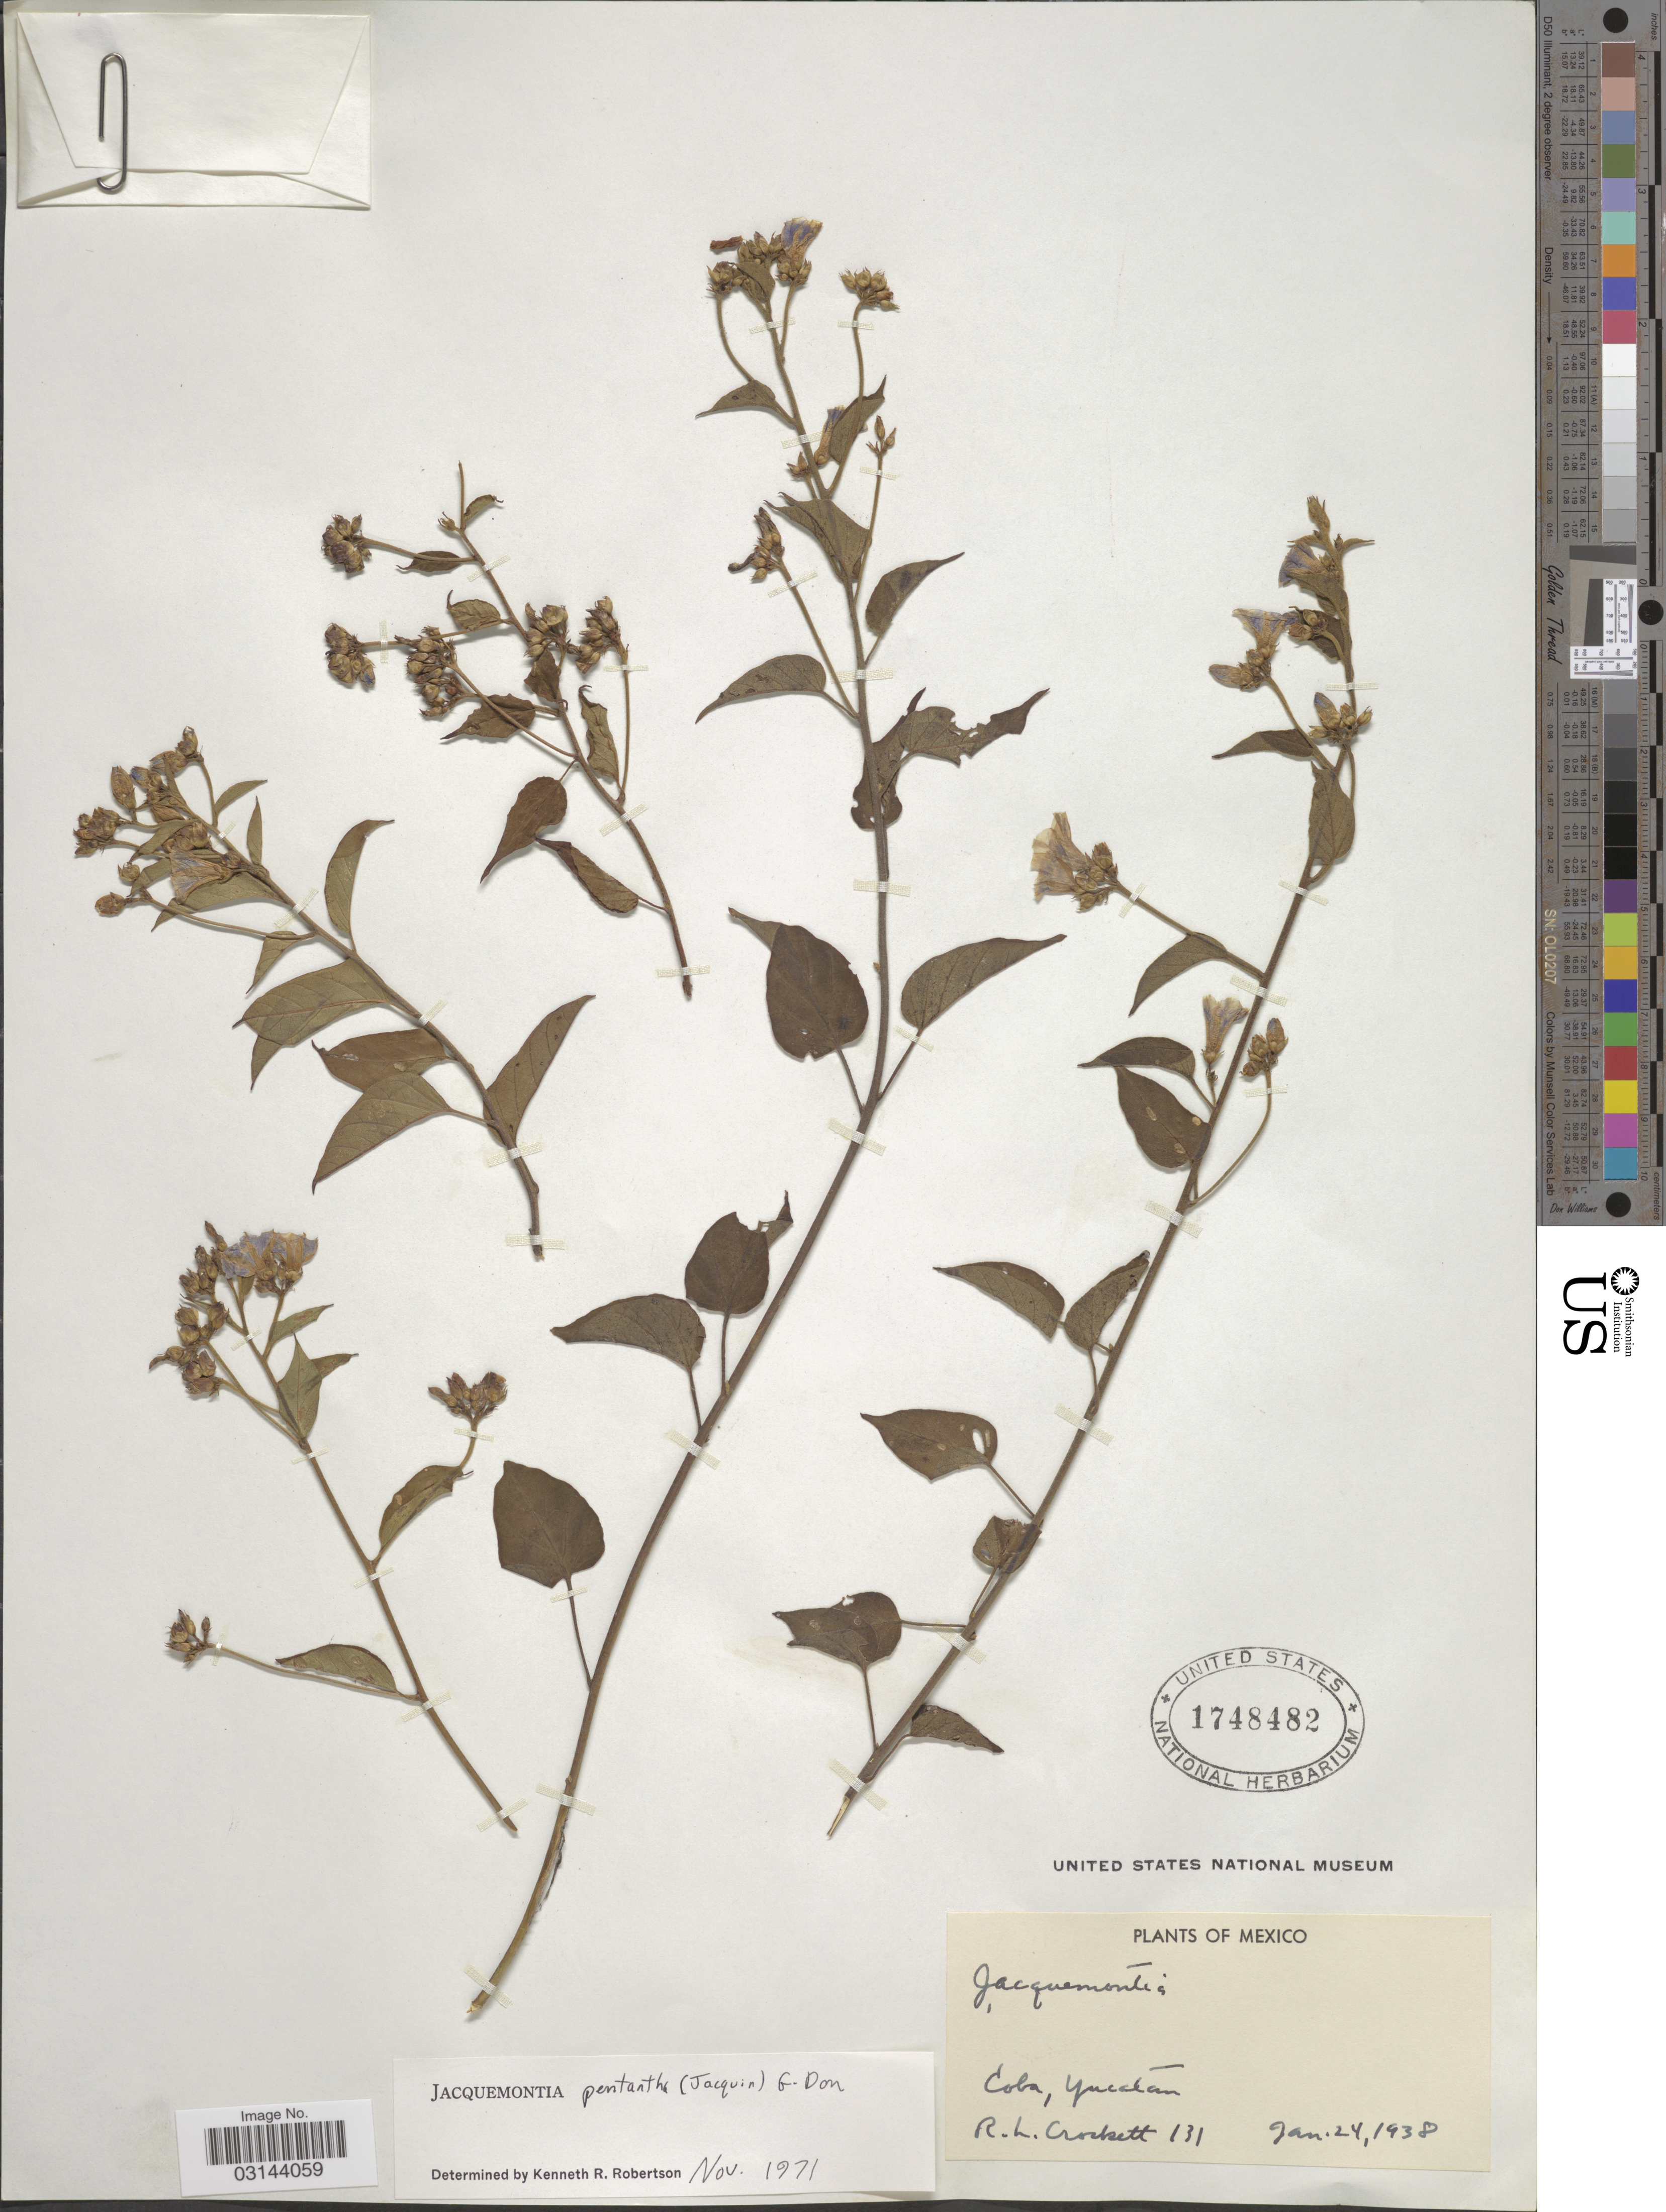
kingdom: Plantae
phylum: Tracheophyta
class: Magnoliopsida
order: Solanales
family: Convolvulaceae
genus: Jacquemontia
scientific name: Jacquemontia pentanthos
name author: (Jacq.) G. Don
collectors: R. Crockett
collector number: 131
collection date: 1938-01-24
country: Mexico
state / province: Yucatán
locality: Coba, Yucatan.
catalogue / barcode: US 1748482